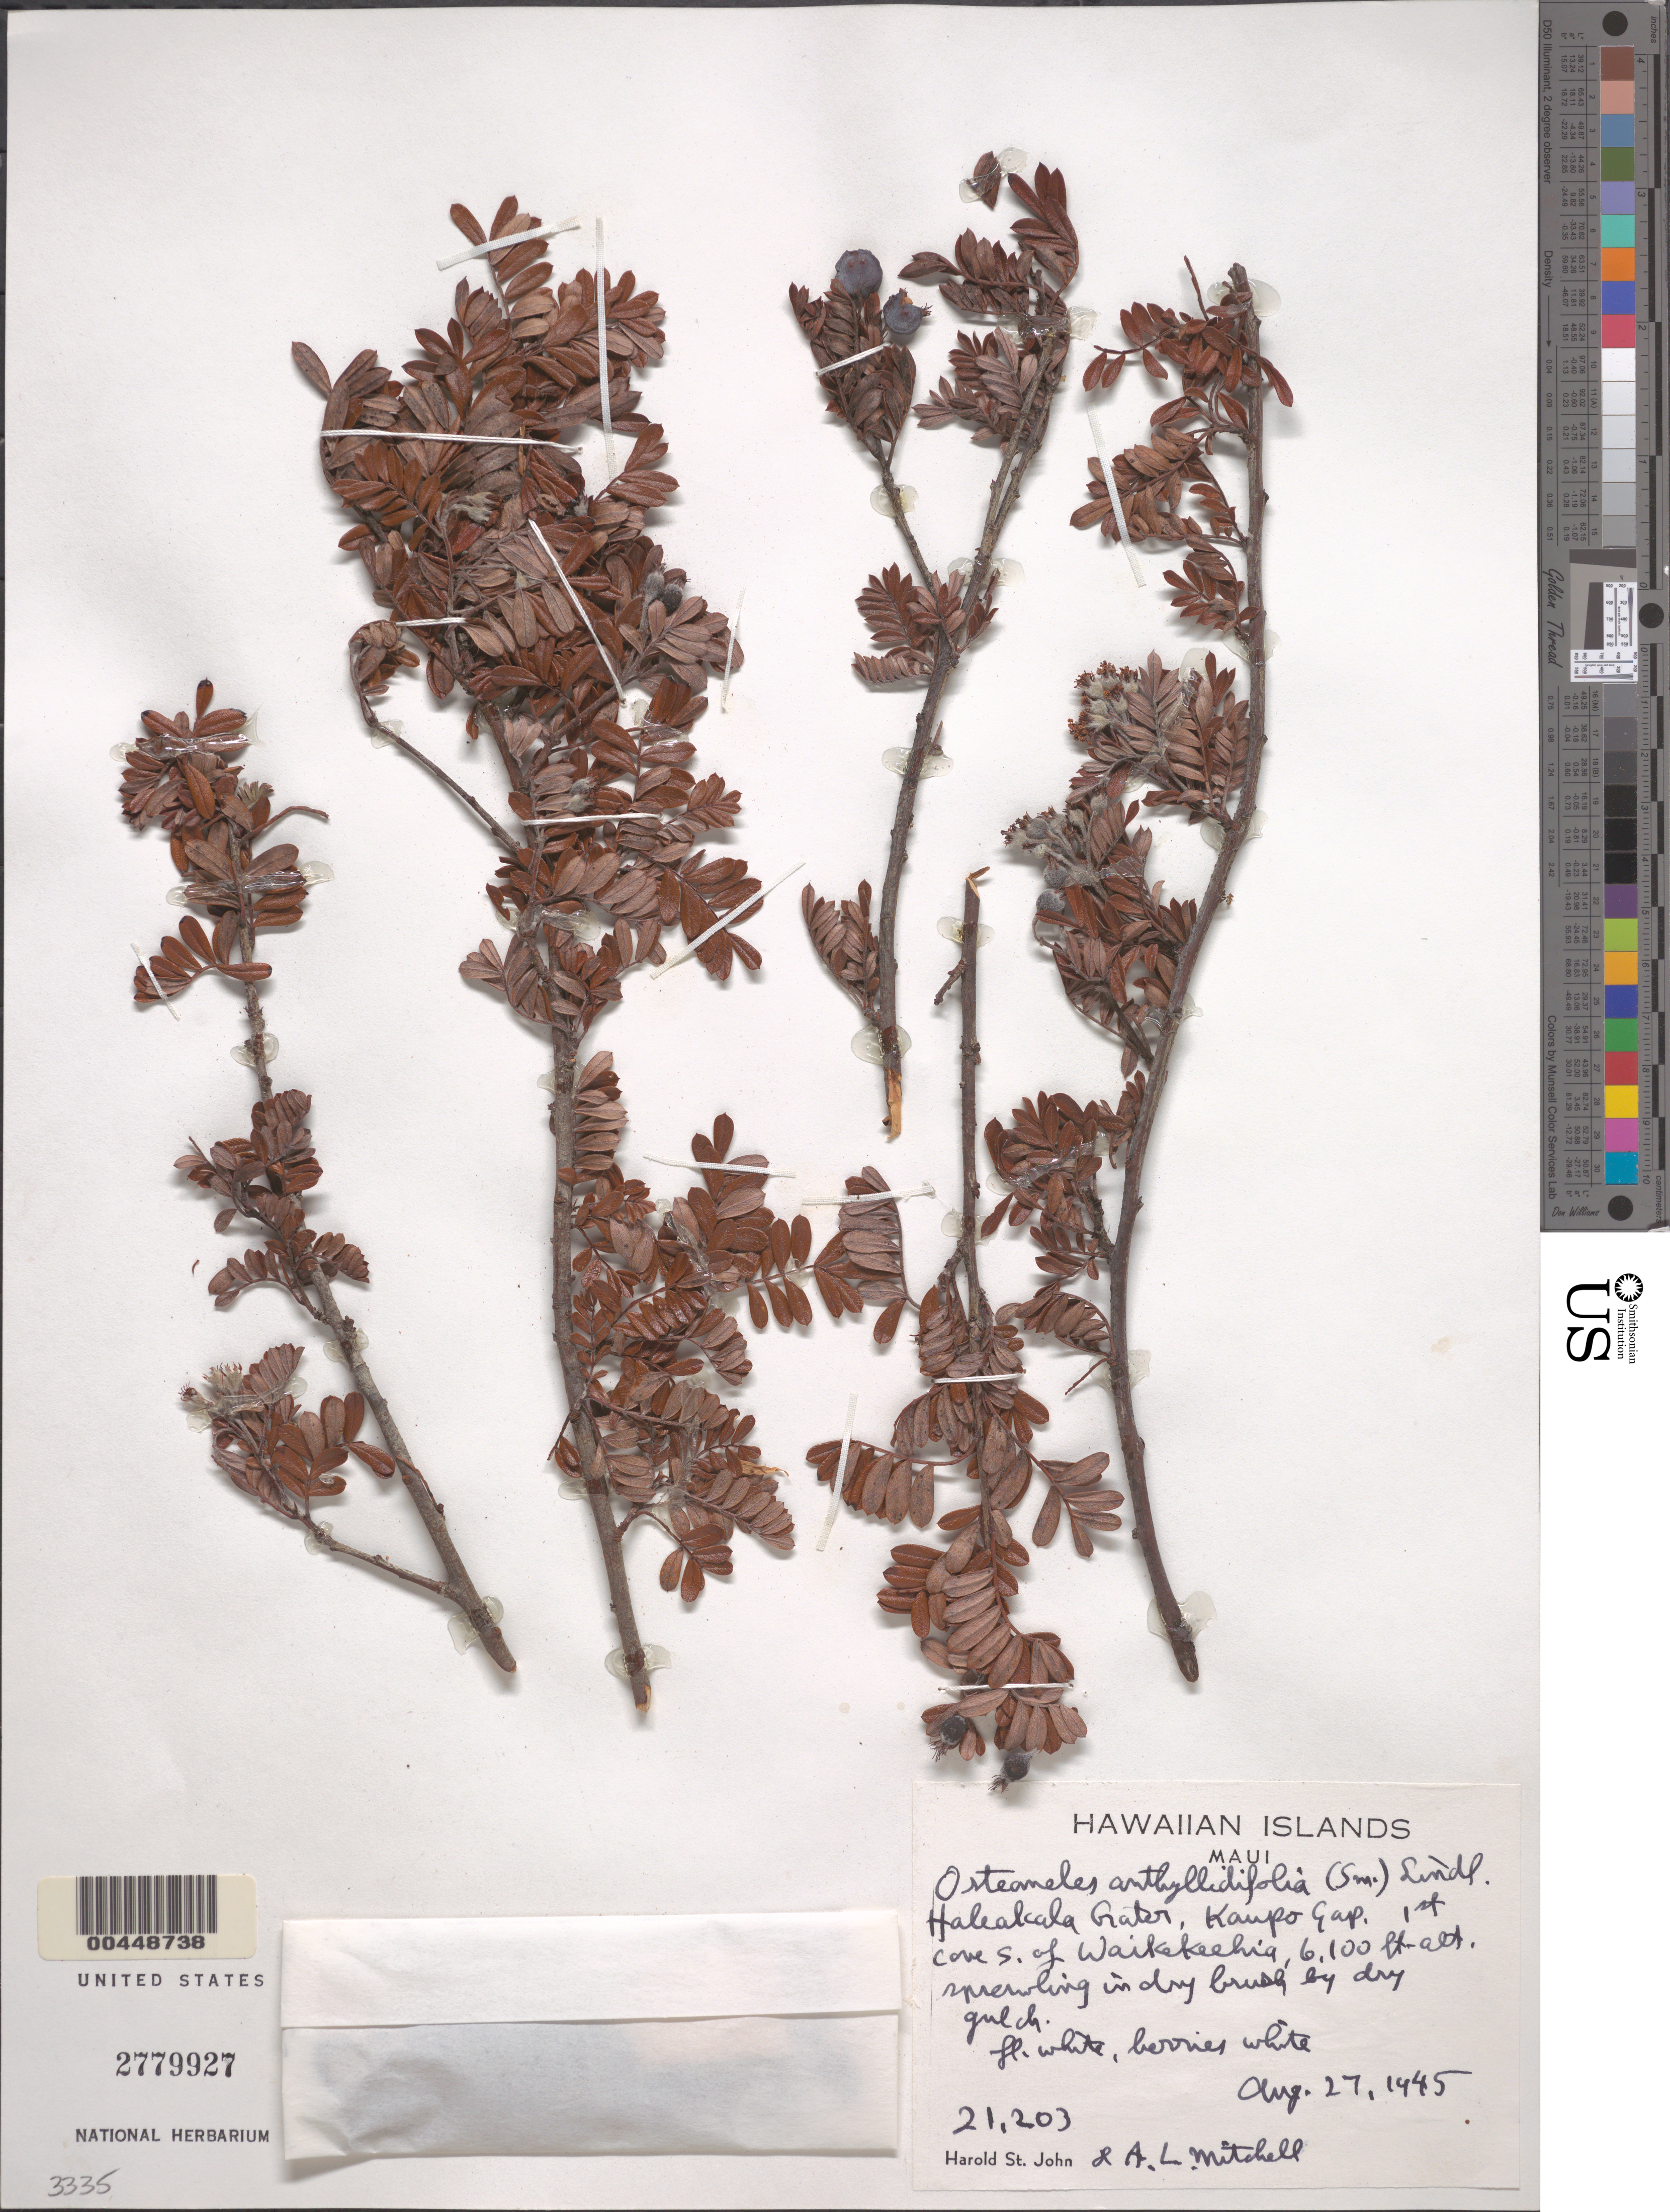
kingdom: Plantae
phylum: Tracheophyta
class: Magnoliopsida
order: Rosales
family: Rosaceae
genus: Osteomeles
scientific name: Osteomeles anthyllidifolia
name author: (Small) Lindl.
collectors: H. St. John & A. Mitchell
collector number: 21203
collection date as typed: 27 Aug 1945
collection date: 1945-08-27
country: United States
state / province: Hawaii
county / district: Maui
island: Maui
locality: Haleakala Crater, Kaupo Gap, 11st cove S of Waikekeehia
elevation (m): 1859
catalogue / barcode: US 2779927